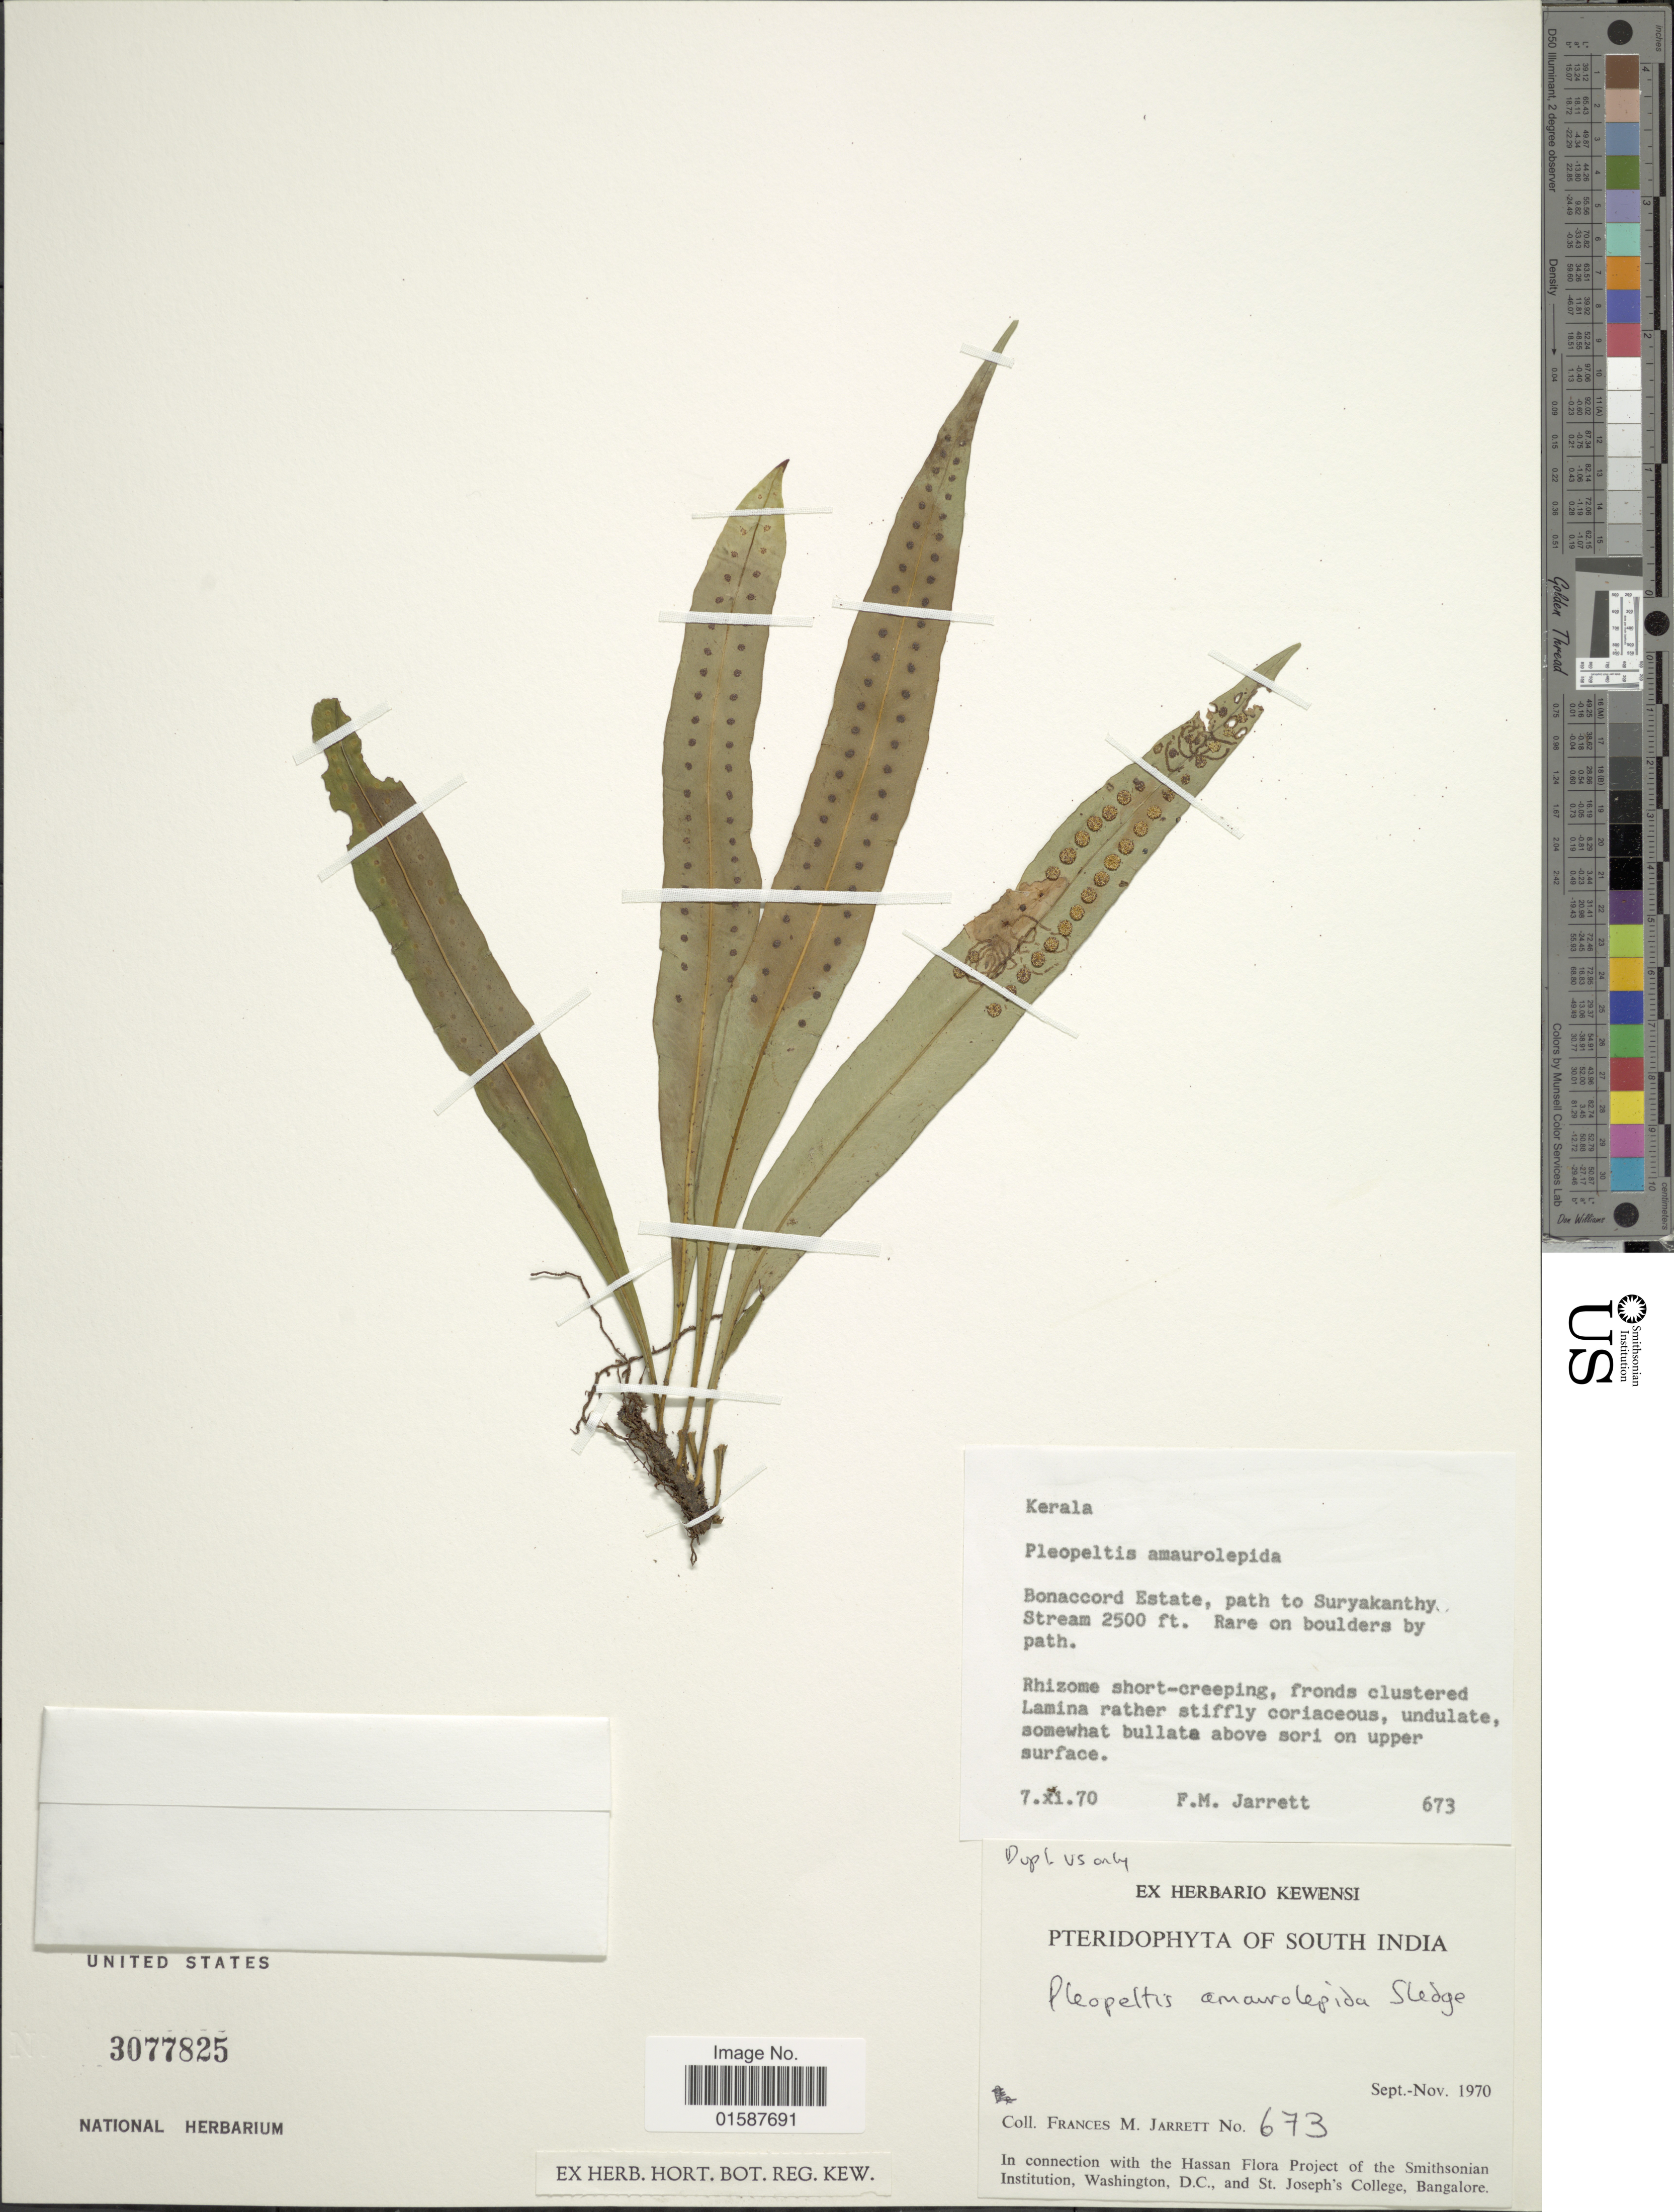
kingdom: Plantae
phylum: Tracheophyta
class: Polypodiopsida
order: Polypodiales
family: Polypodiaceae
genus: Lepisorus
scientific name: Lepisorus amaurolepidus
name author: (Sledge) Bir & Trikha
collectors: F. M. Jarrett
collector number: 673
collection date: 1970-11-07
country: India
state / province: Kerala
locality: South India, Bonaccord Estate, path to Suryakanthy Stream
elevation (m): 762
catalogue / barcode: US 3077825